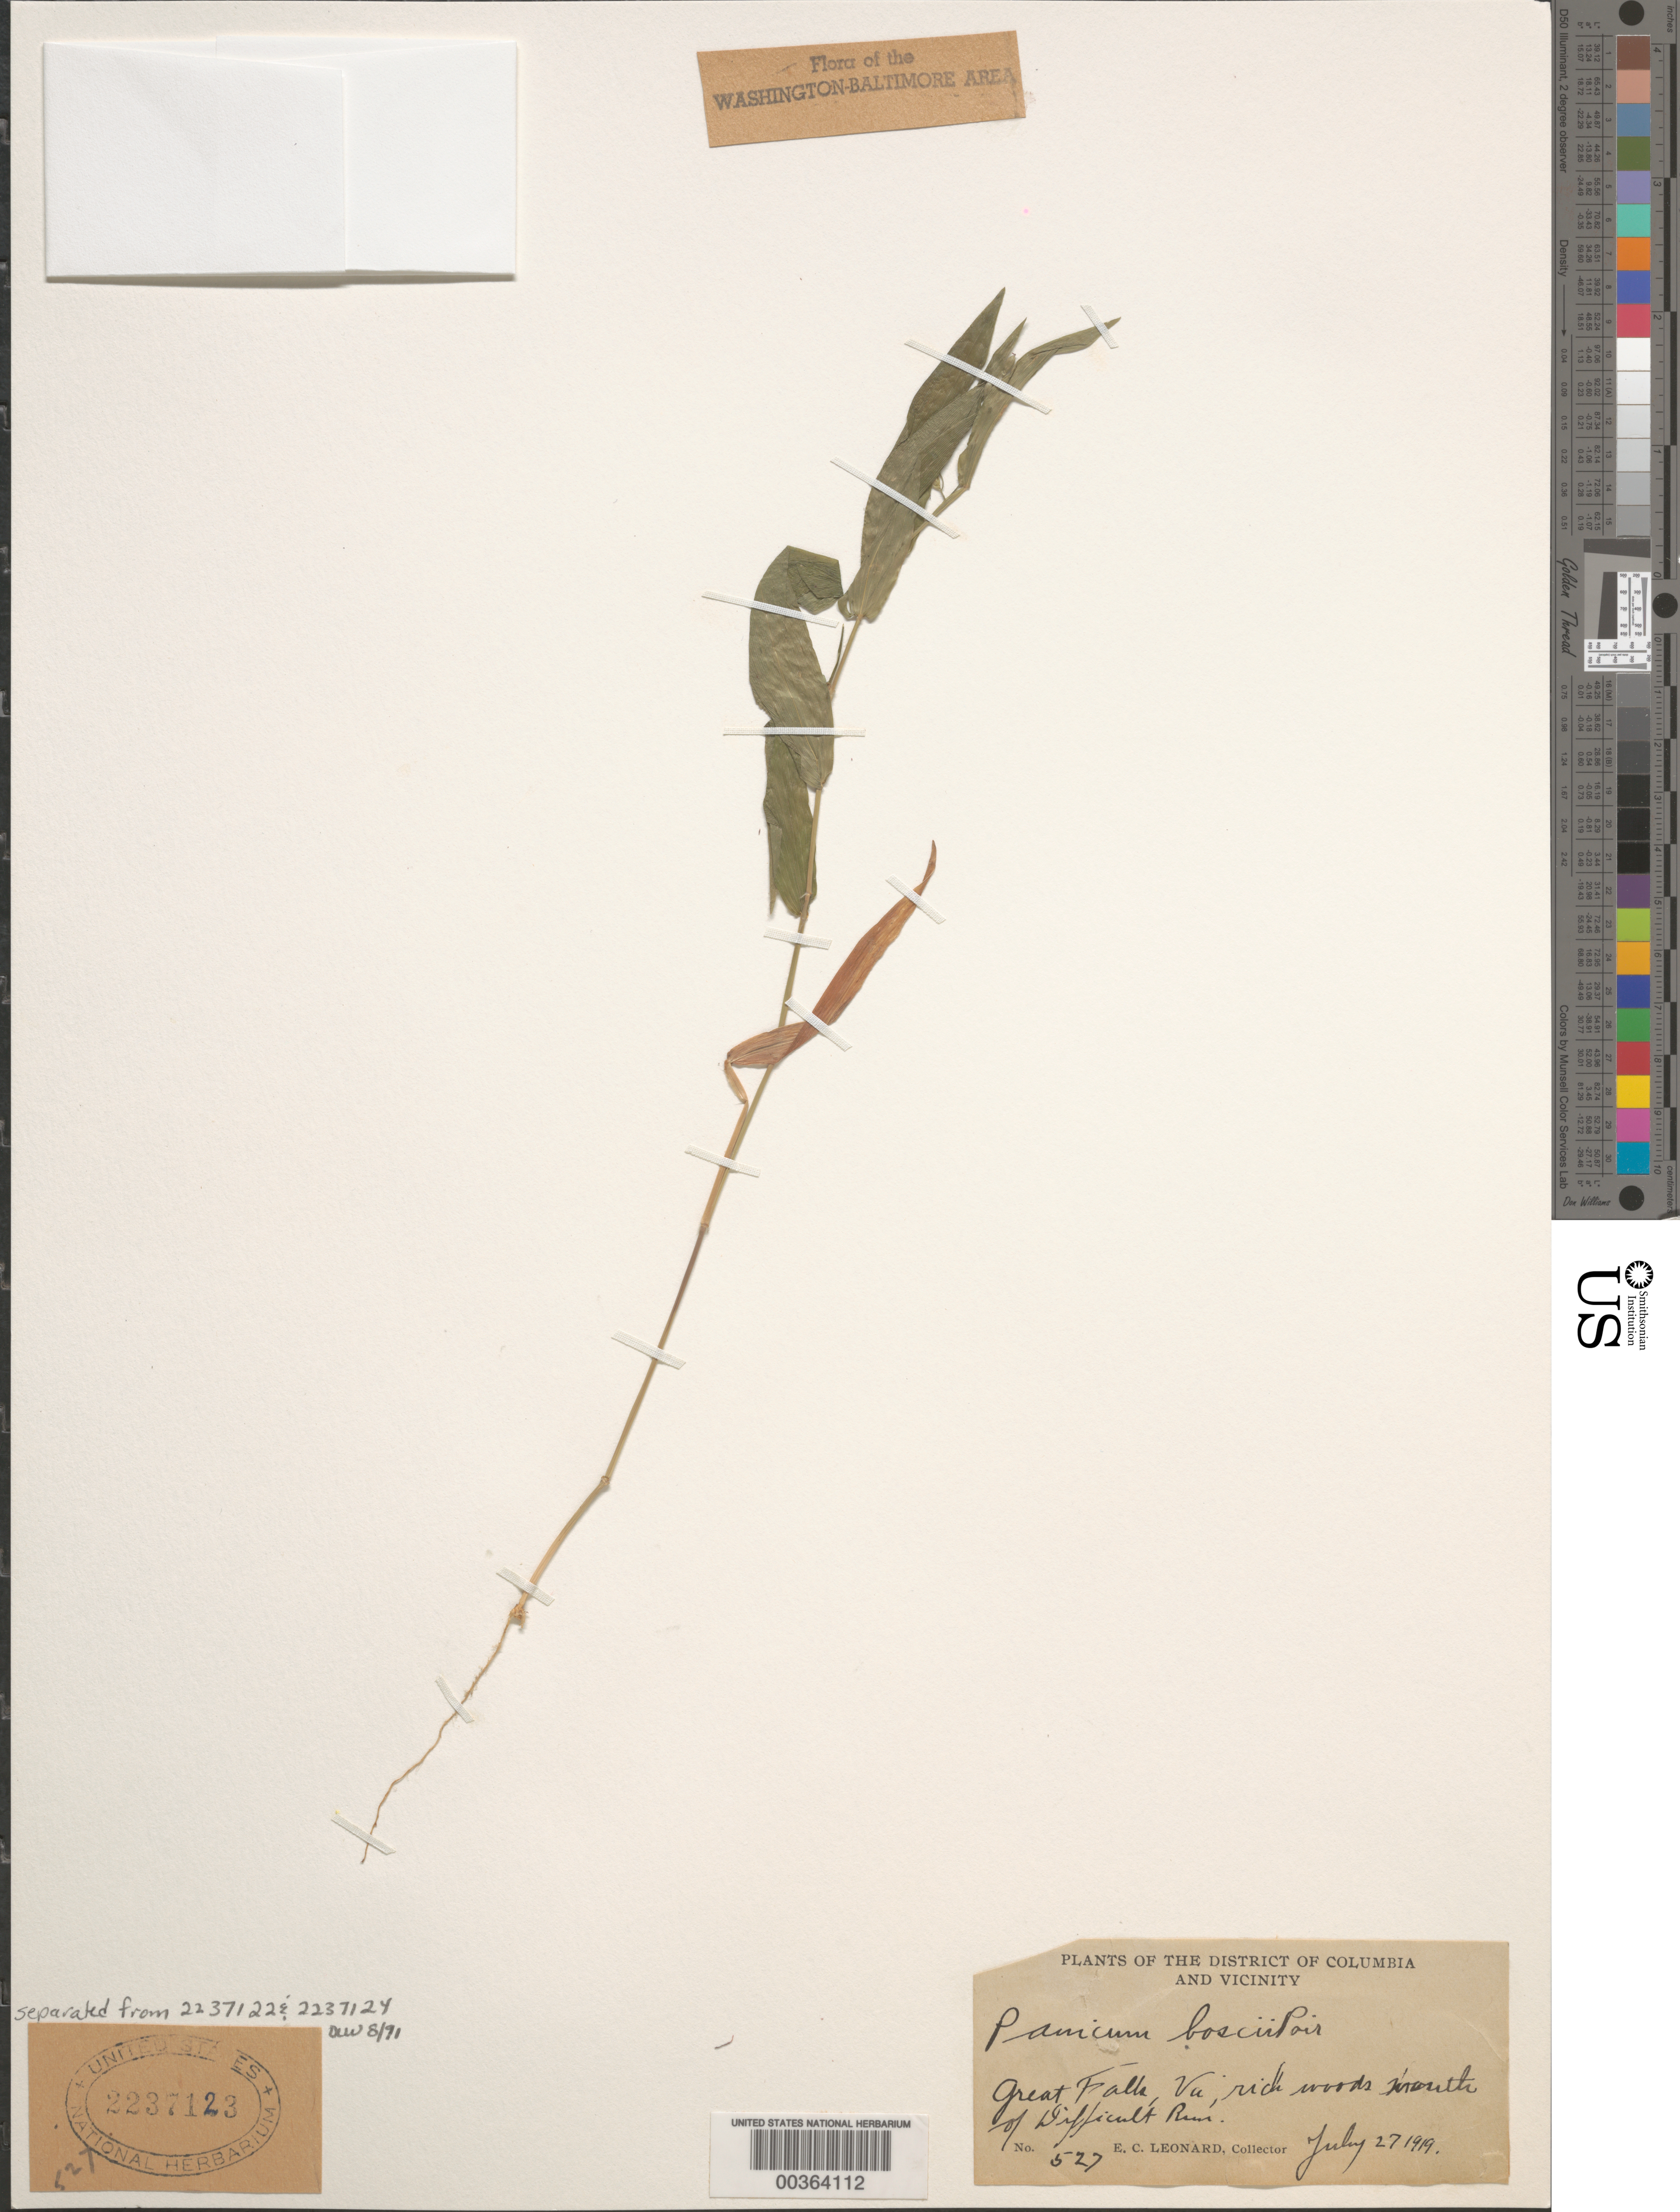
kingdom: Plantae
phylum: Tracheophyta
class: Liliopsida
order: Poales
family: Poaceae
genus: Dichanthelium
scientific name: Dichanthelium boscii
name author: (Poir.) Gould & C.A. Clark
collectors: E. C. Leonard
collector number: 527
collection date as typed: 27 Jul 1919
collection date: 1919-07-27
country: United States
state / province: Virginia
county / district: Fairfax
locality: Great Falls C. and O. Canal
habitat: Rich woods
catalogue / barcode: US 2237123